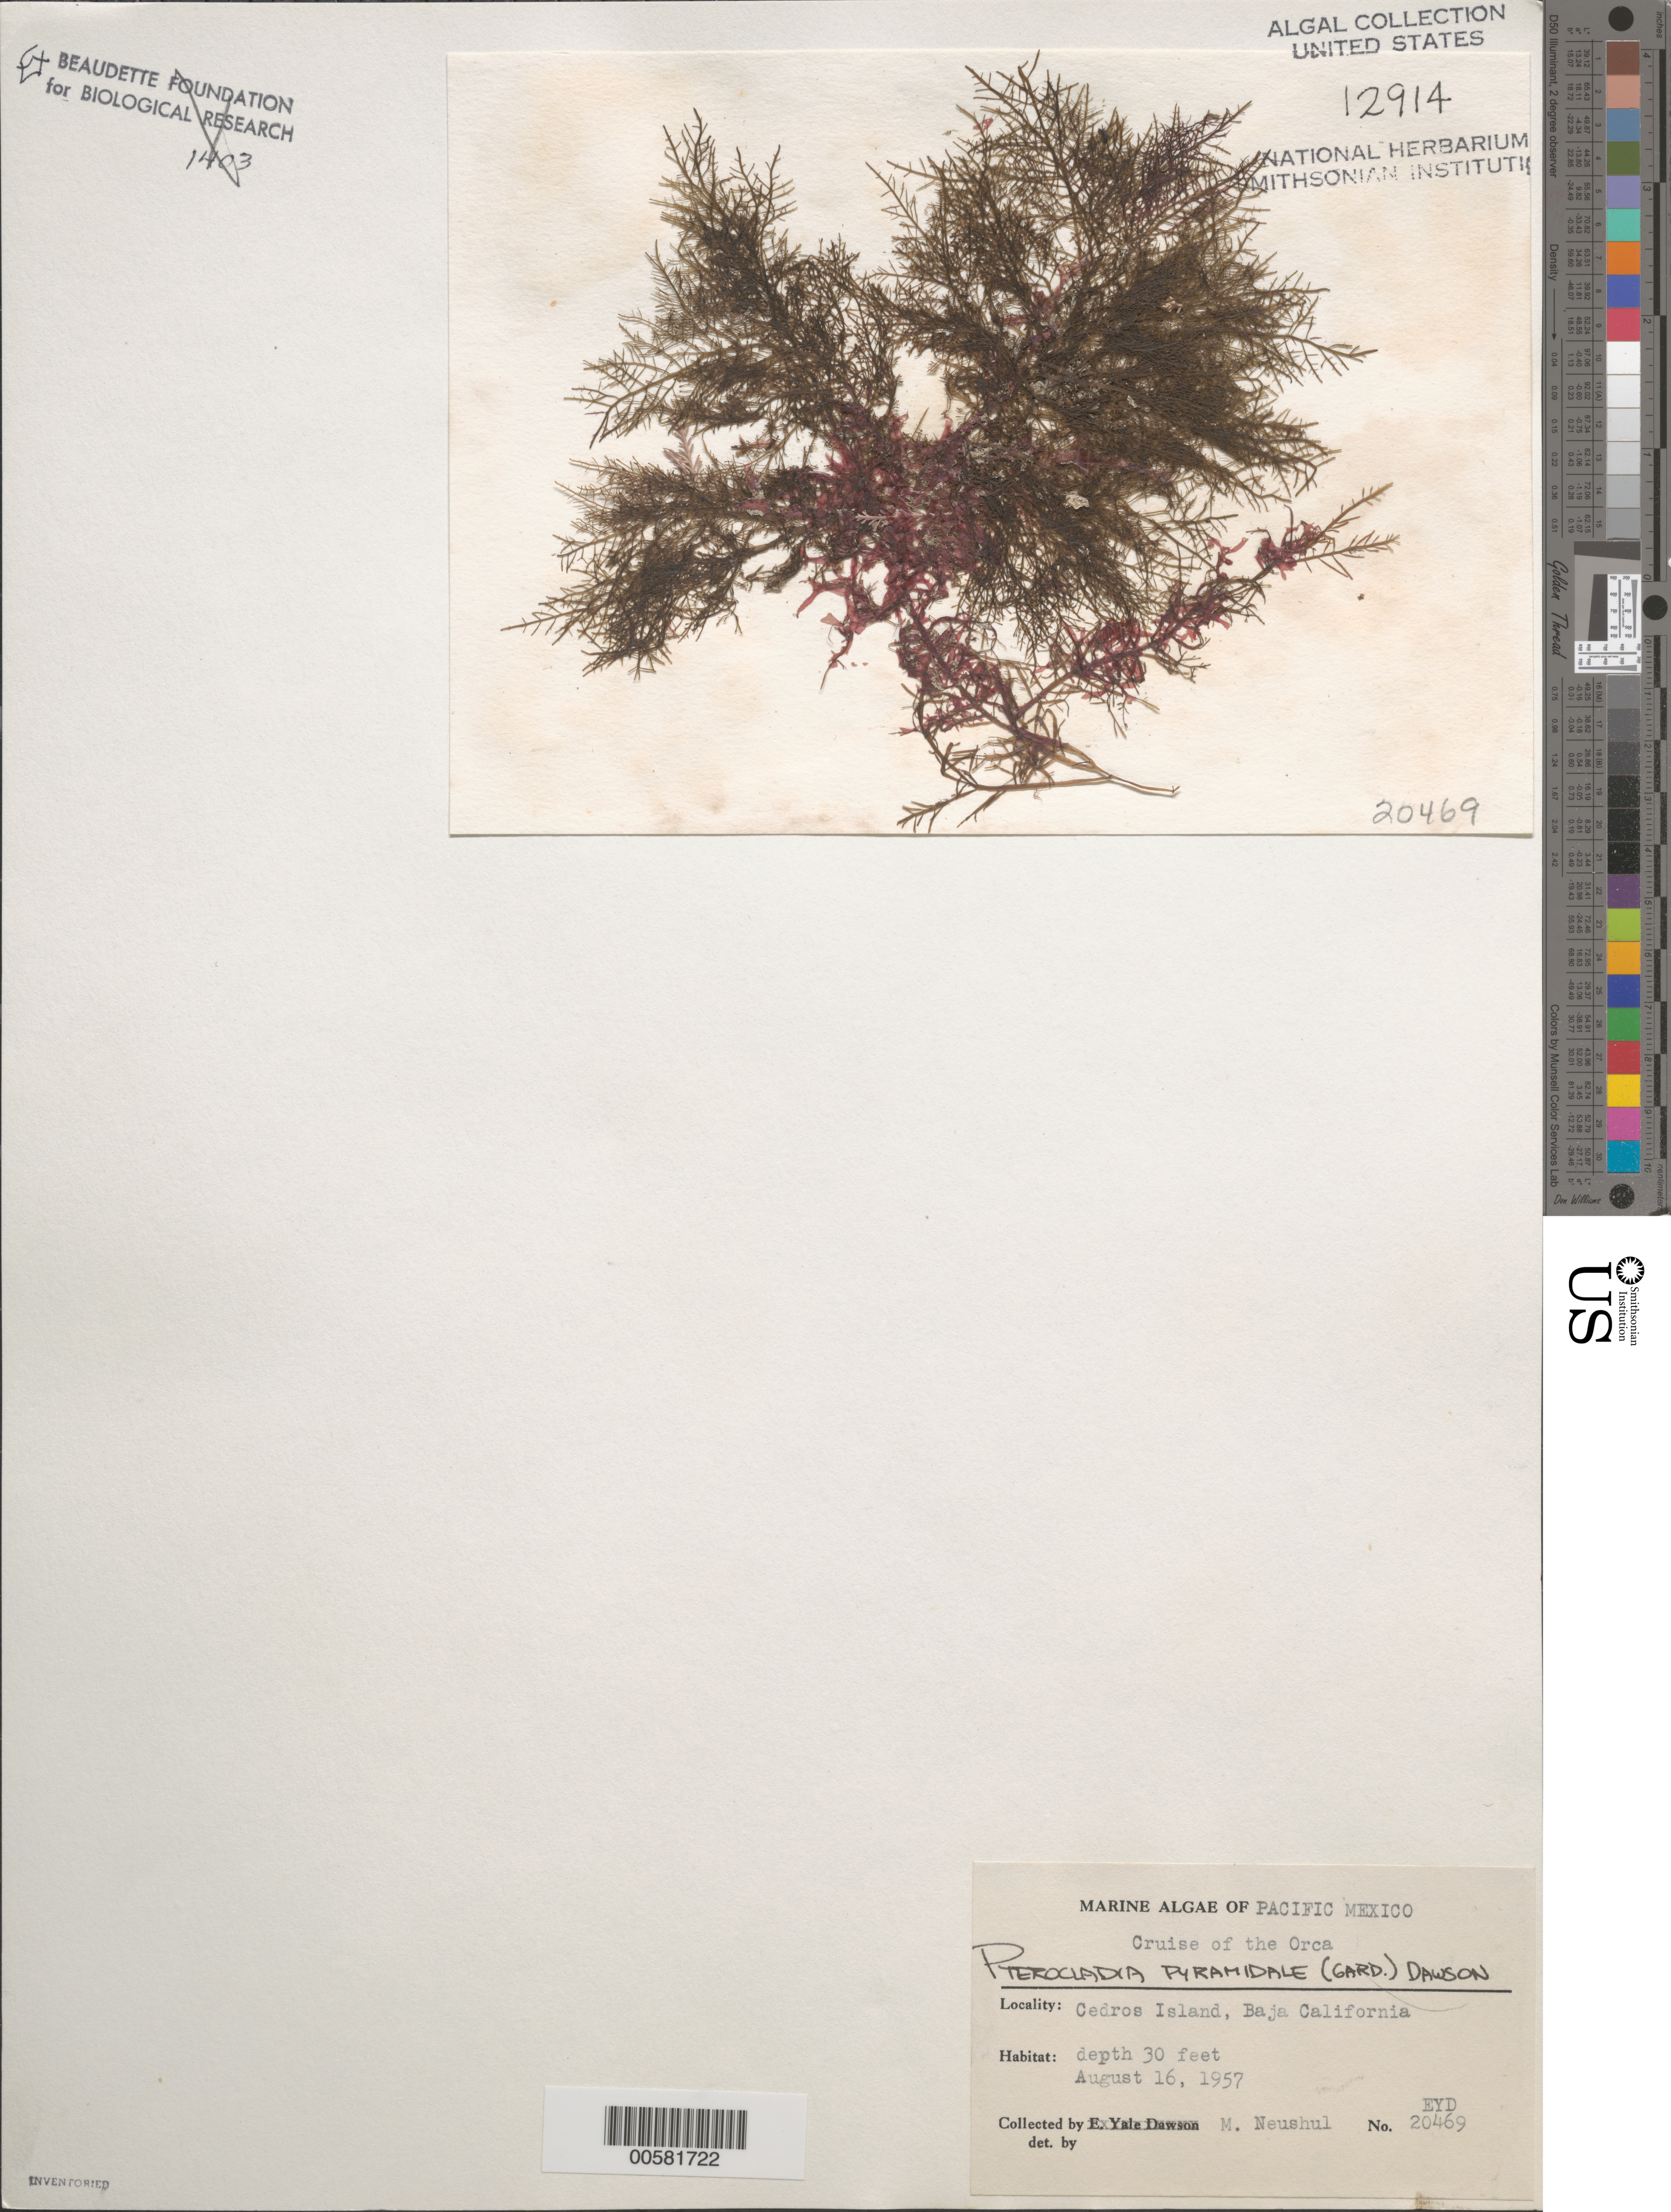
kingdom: Plantae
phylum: Rhodophyta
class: Florideophyceae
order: Gelidiales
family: Pterocladiaceae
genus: Pterocladiella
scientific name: Pterocladiella capillacea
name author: (S.G. Gmel.) Santelices & Hommers.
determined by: Algae name updating Project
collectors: M. Neushul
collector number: EYD 20469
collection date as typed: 16 Aug 1957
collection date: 1957-08-16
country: Mexico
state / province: Baja California Norte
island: Isla Cedros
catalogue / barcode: US 12914